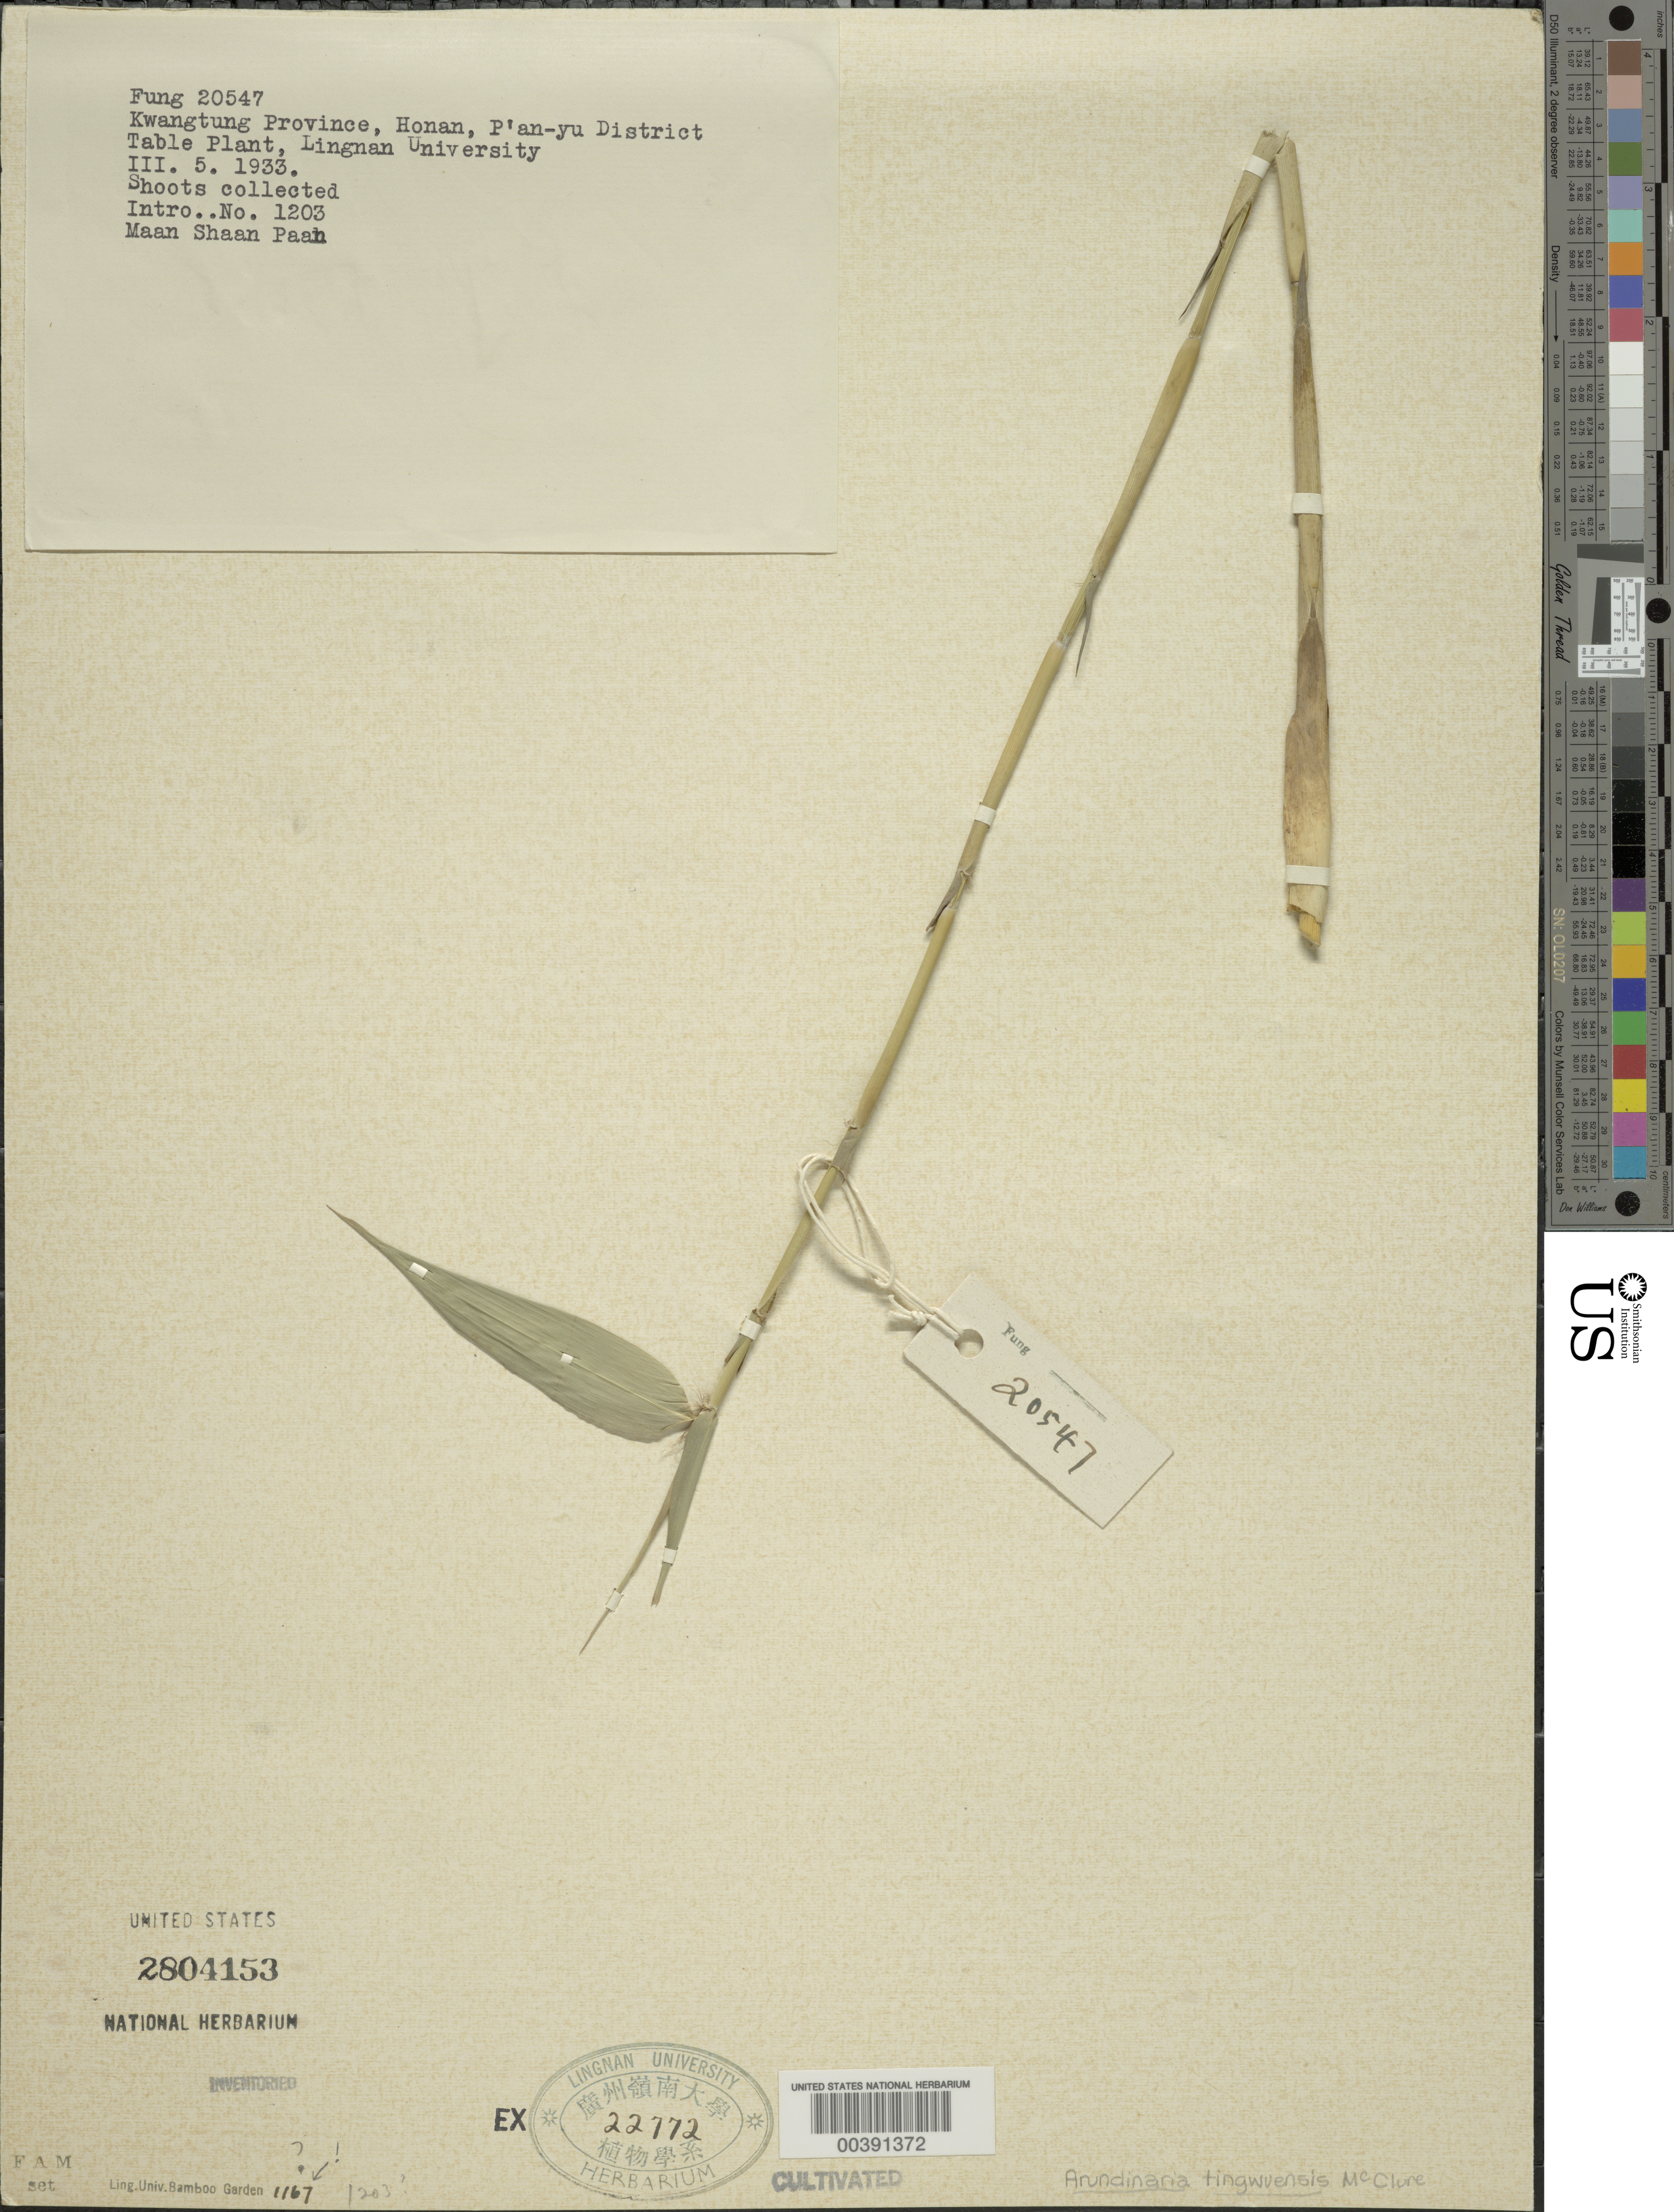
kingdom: Plantae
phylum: Tracheophyta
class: Liliopsida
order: Poales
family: Poaceae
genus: Arundinaria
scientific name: Arundinaria tingwuensis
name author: McClure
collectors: H. L. Fung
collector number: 20547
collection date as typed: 05 Mar 1933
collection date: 1933-03-05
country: China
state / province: Guangdong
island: Honam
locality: Lingnan univ bg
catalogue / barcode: US 2804153